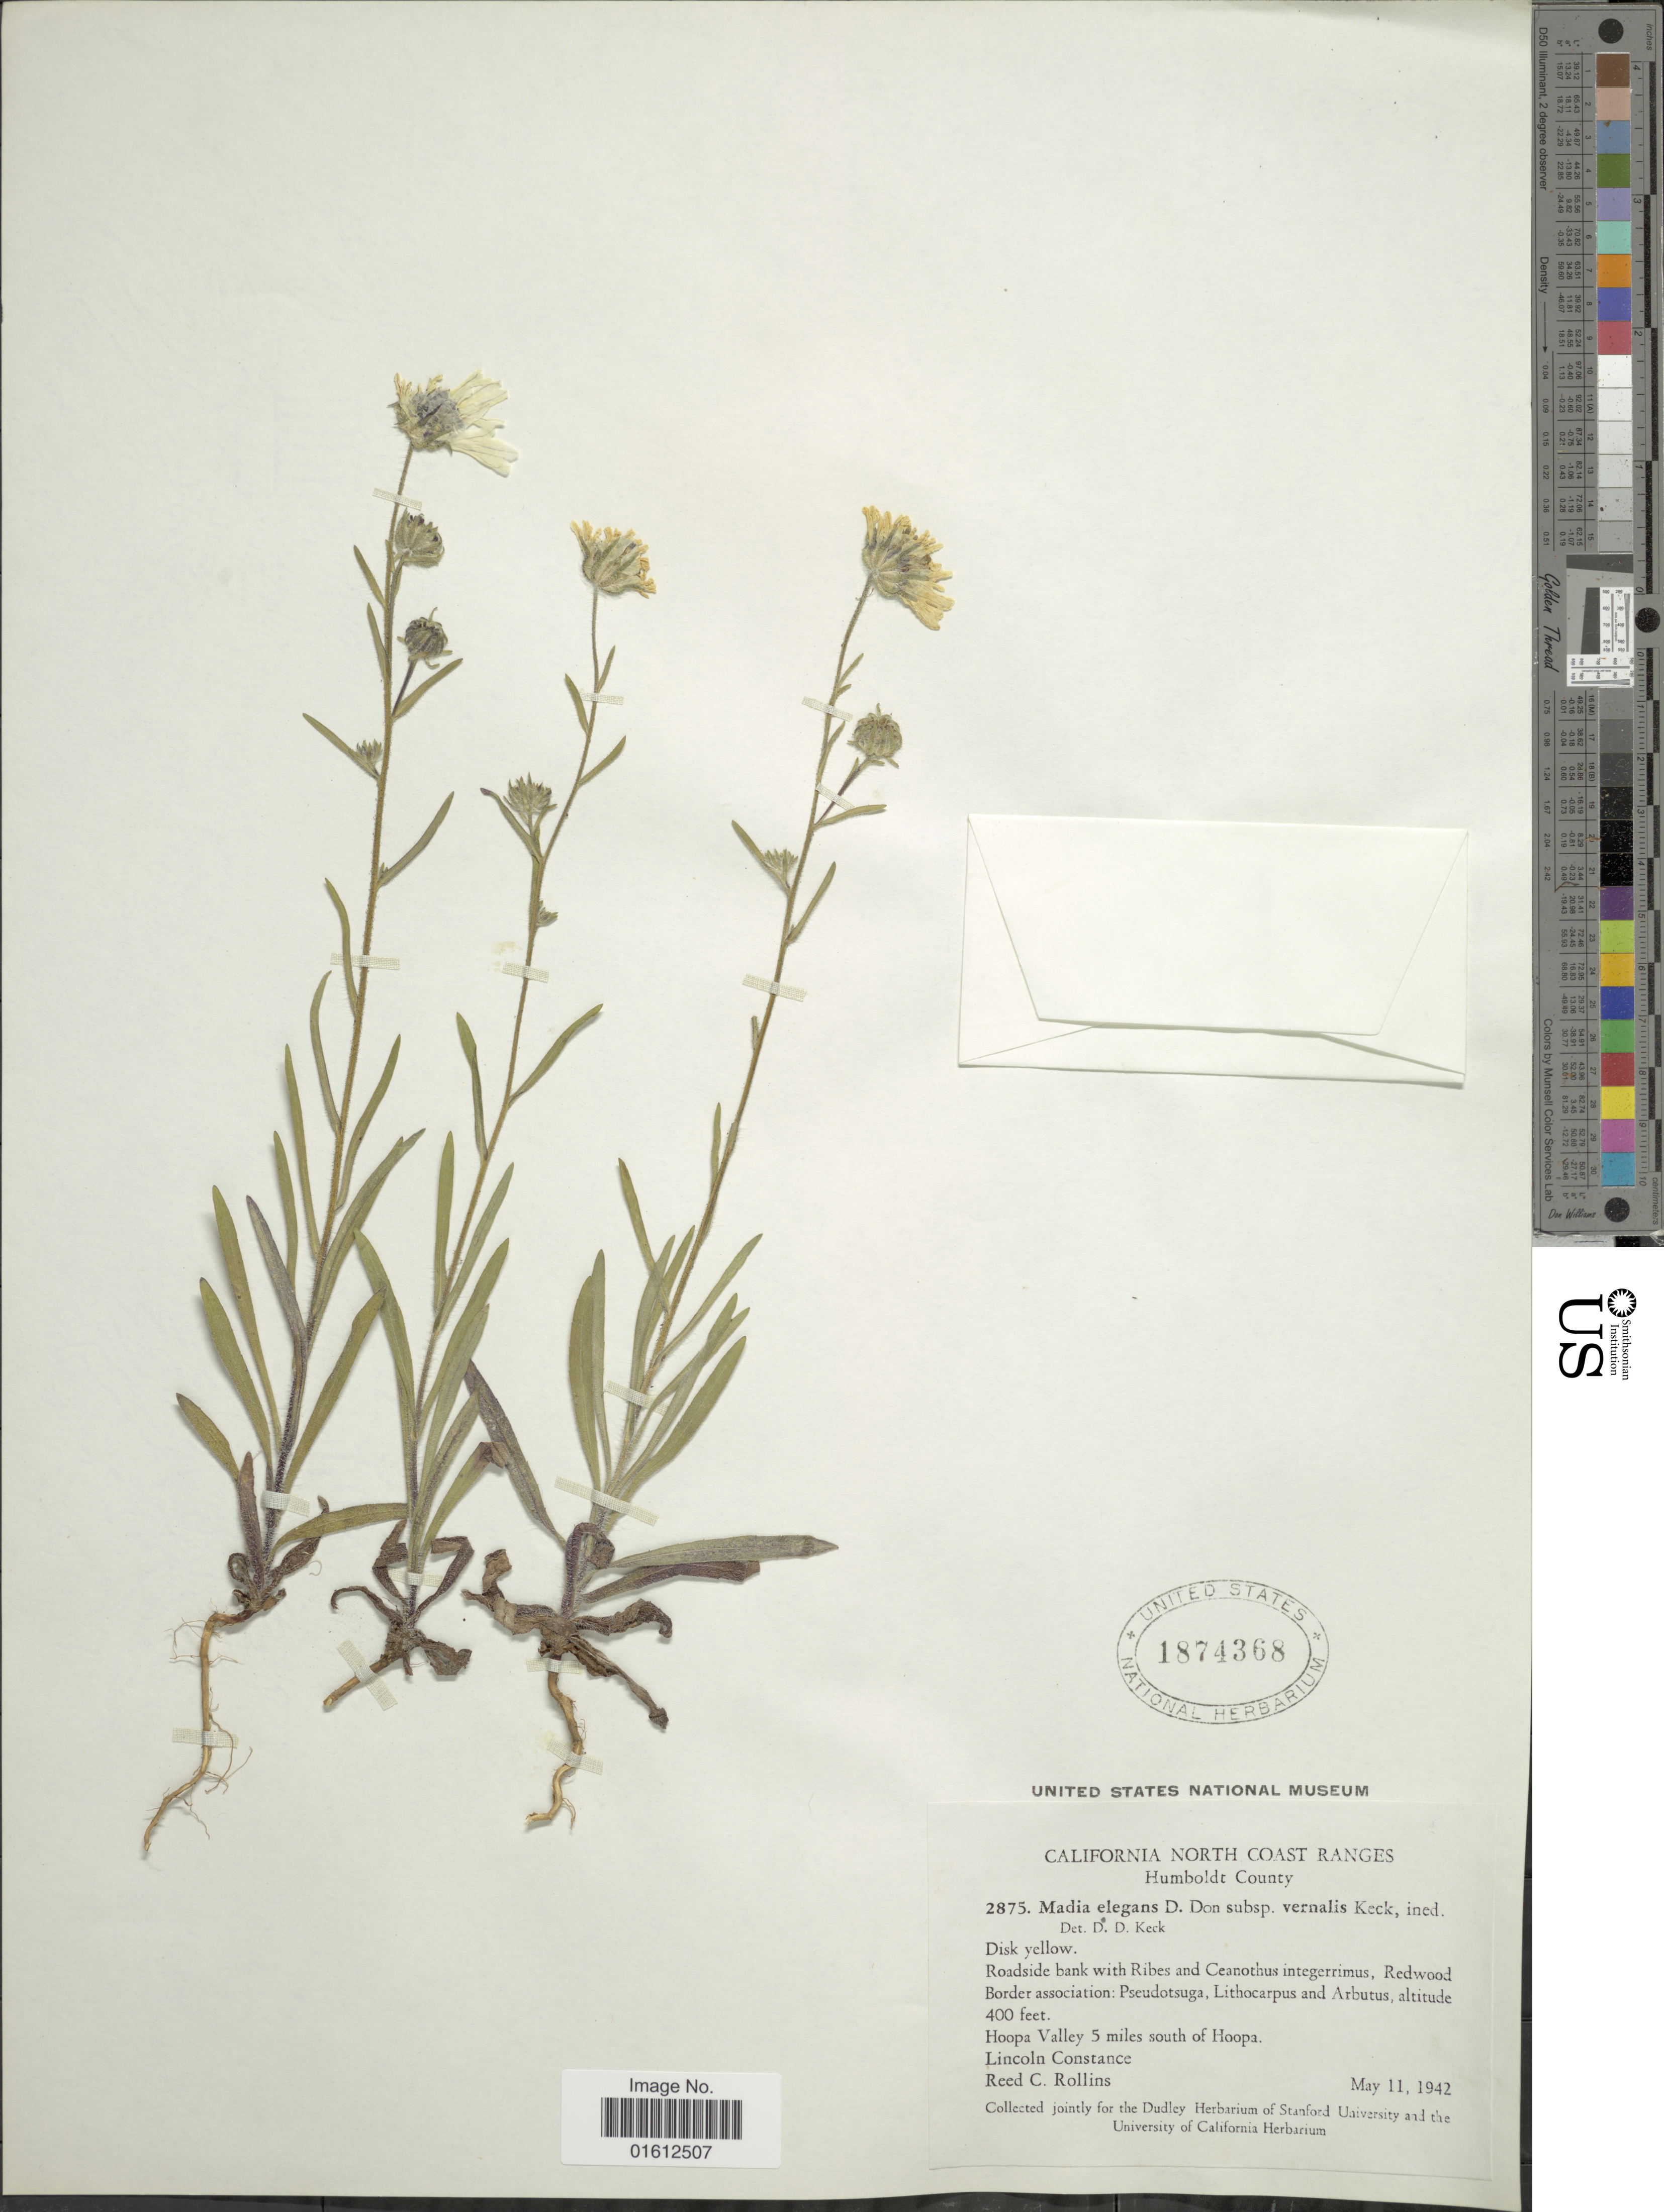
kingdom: Plantae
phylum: Tracheophyta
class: Magnoliopsida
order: Asterales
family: Asteraceae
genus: Madia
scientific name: Madia elegans subsp. vernalis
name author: D.D. Keck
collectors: L. Constance & R. C. Rollins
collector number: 2875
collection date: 1942-05-11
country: United States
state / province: California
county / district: Humboldt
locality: California North Coast Ranges. Humboldt County. Hoopa Valley 5 miles south of Hoopa.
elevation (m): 122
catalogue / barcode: US 1874368